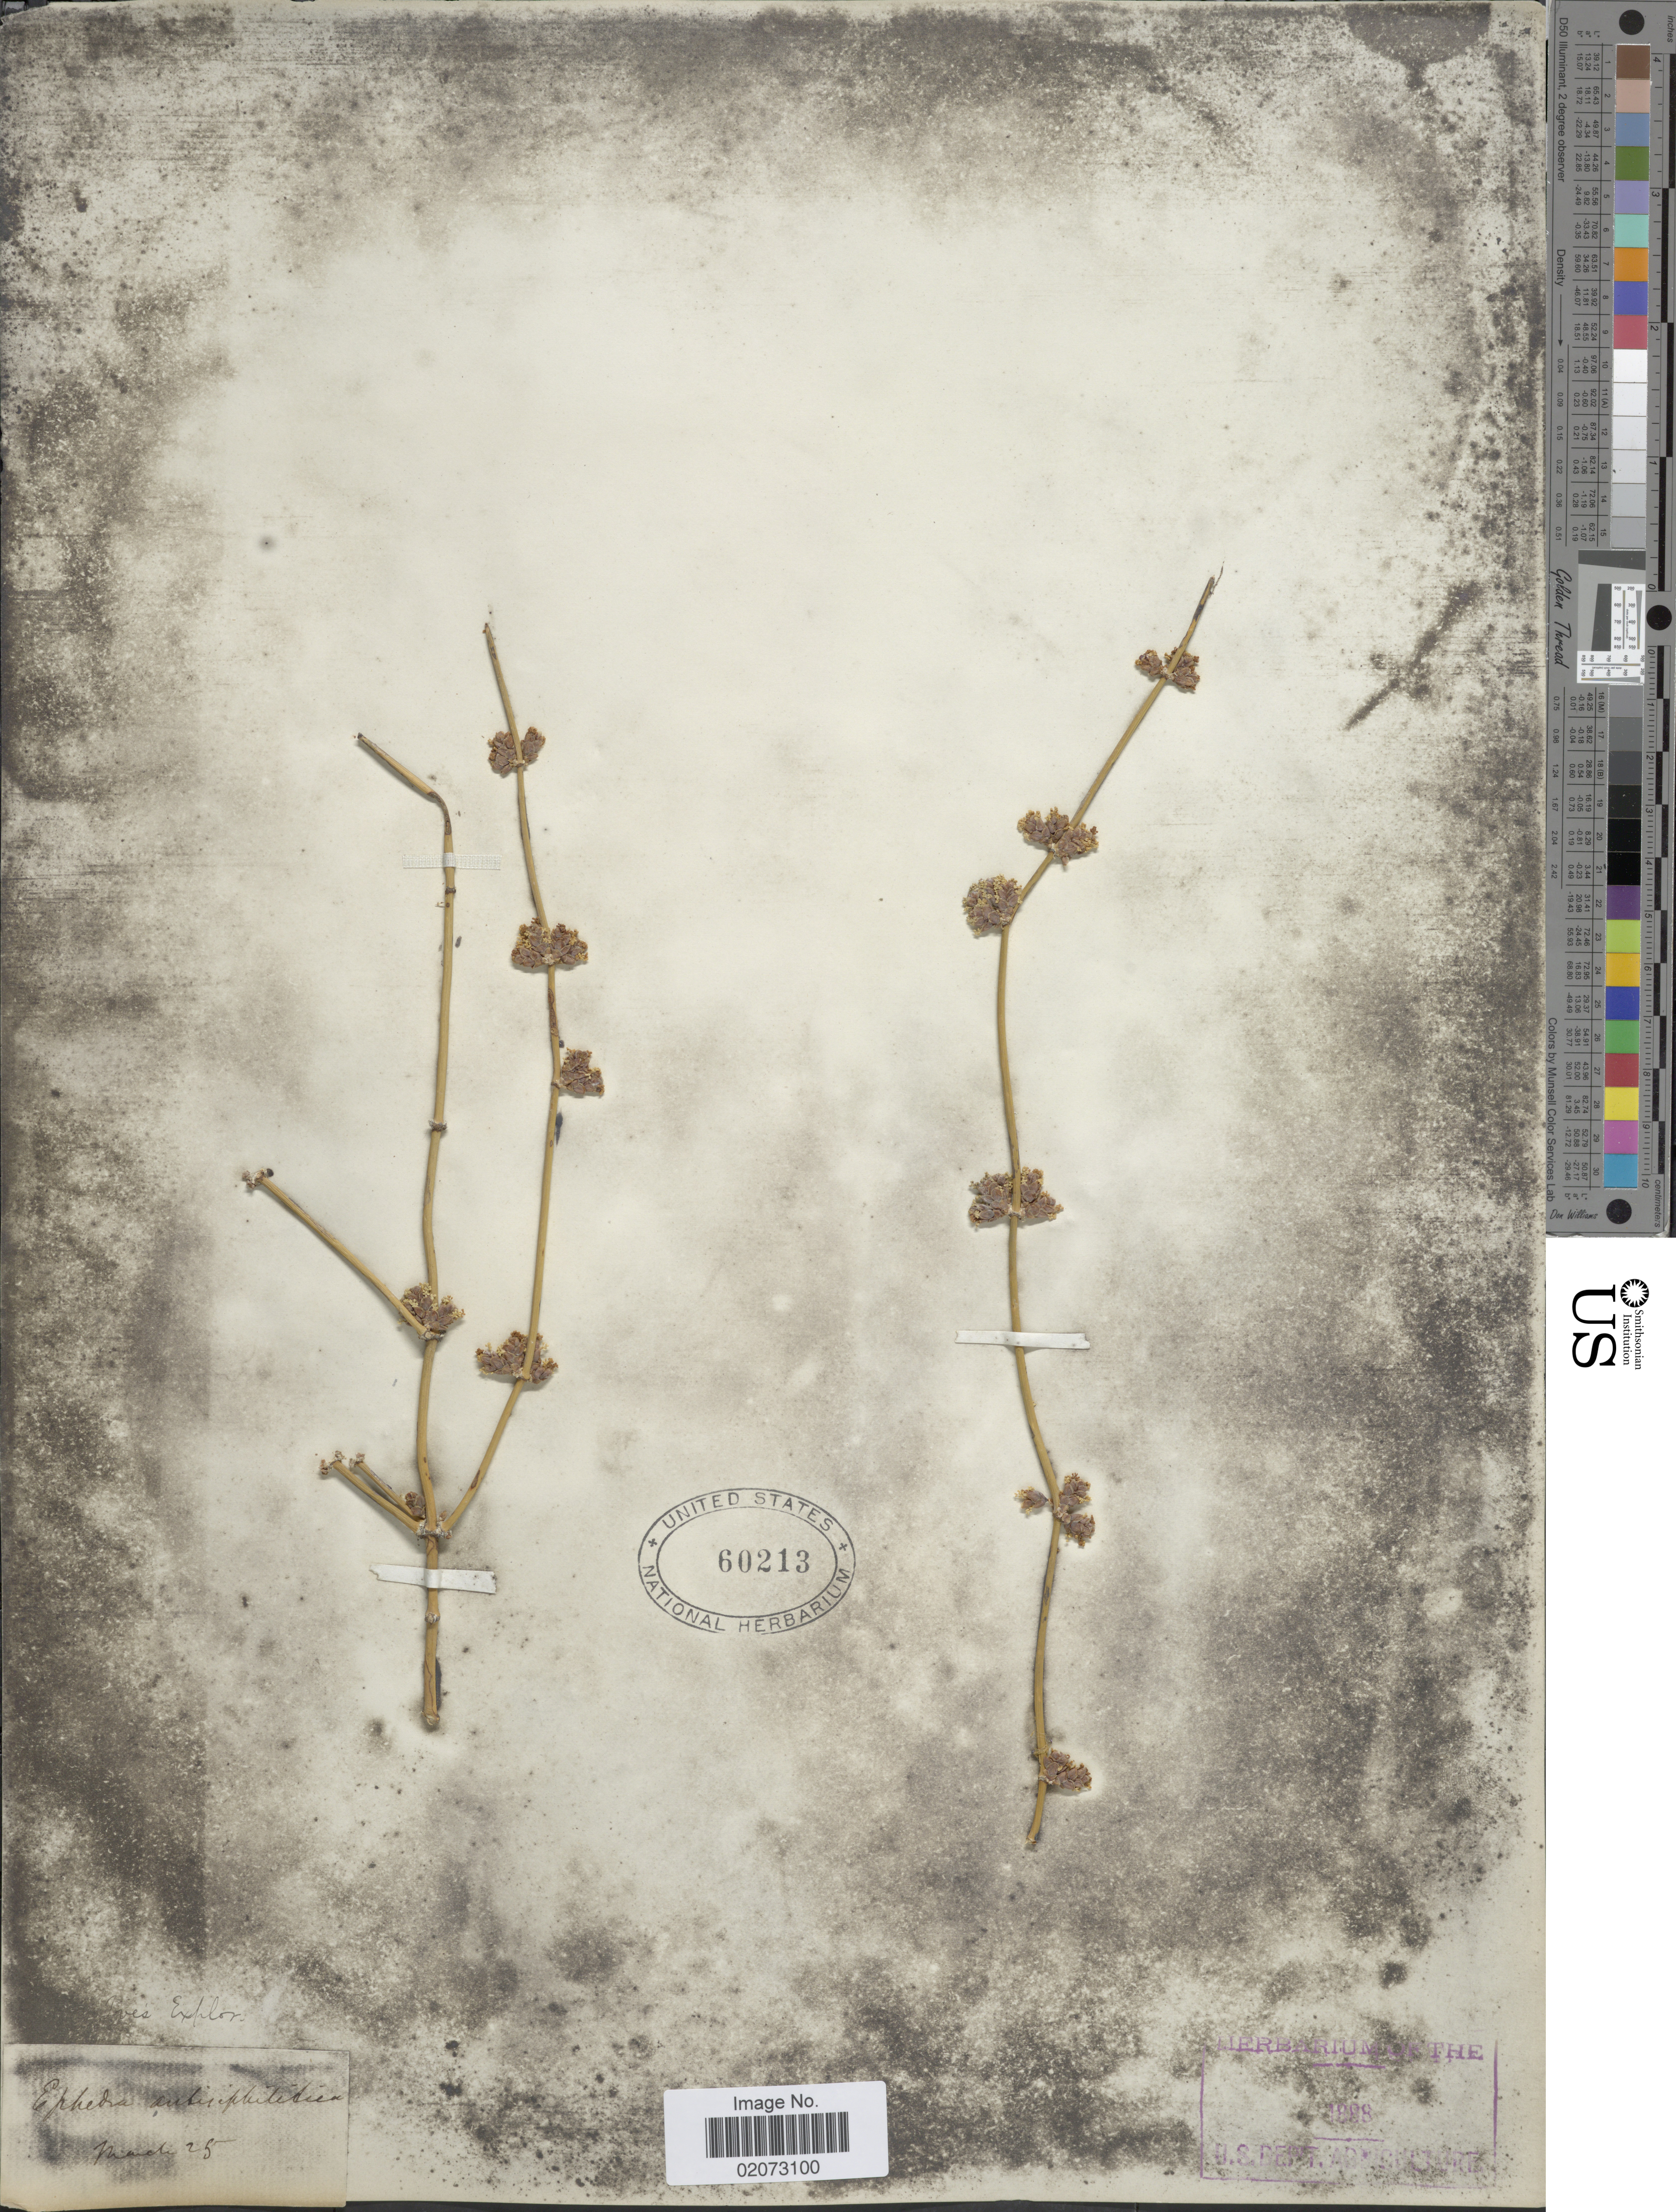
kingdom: Plantae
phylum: Tracheophyta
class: Gnetopsida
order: Ephedrales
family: Ephedraceae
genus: Ephedra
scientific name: Ephedra antisyphilitica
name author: Berland. ex C.A. Mey.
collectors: J. Ives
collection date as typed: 25 Mar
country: United States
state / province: New Mexico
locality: Ives Explor.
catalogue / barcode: US 60213